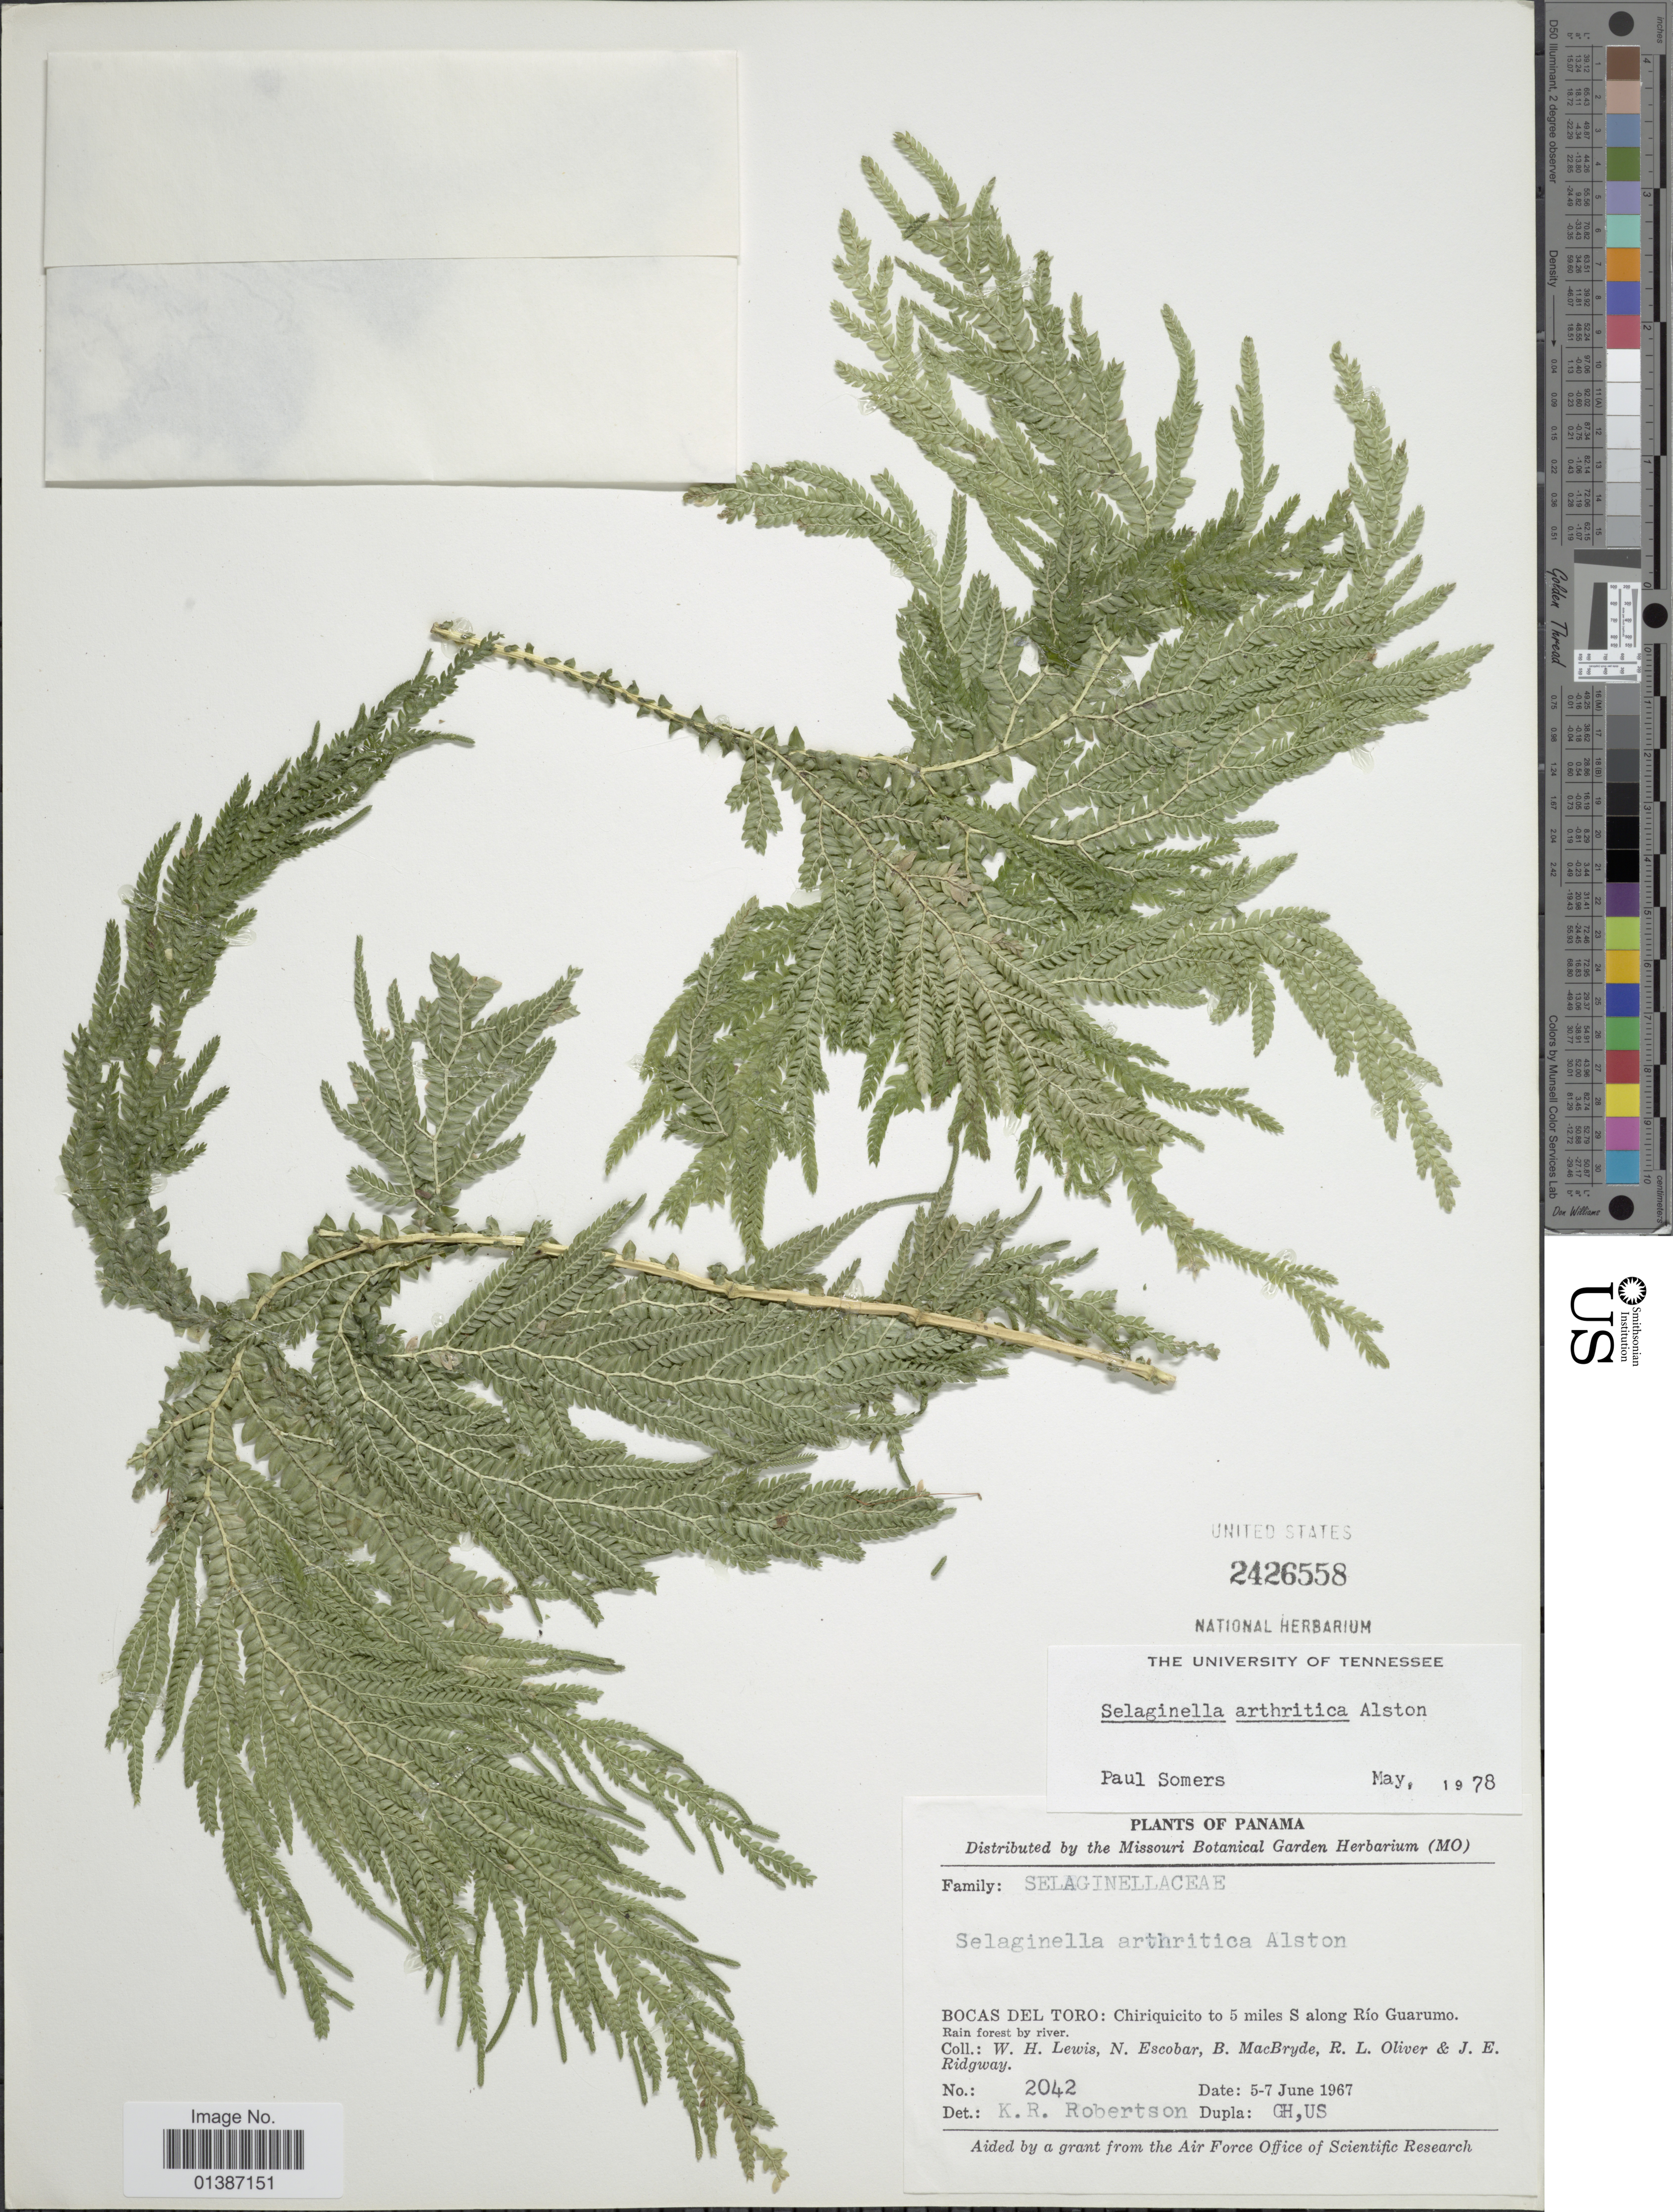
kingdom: Plantae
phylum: Tracheophyta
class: Lycopodiopsida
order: Selaginellales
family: Selaginellaceae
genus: Selaginella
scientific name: Selaginella arthritica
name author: Alston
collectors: W. H. Lewis, N. Escobar, B. MacBryde, R. Oliver & J. Ridgway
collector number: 2042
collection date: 1967-06-05/1967-06-07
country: Panama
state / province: Bocas del Toro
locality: Bocas del Toro: Chiriquicito to 5 miles S along Río Guarumo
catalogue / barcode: US 2426558